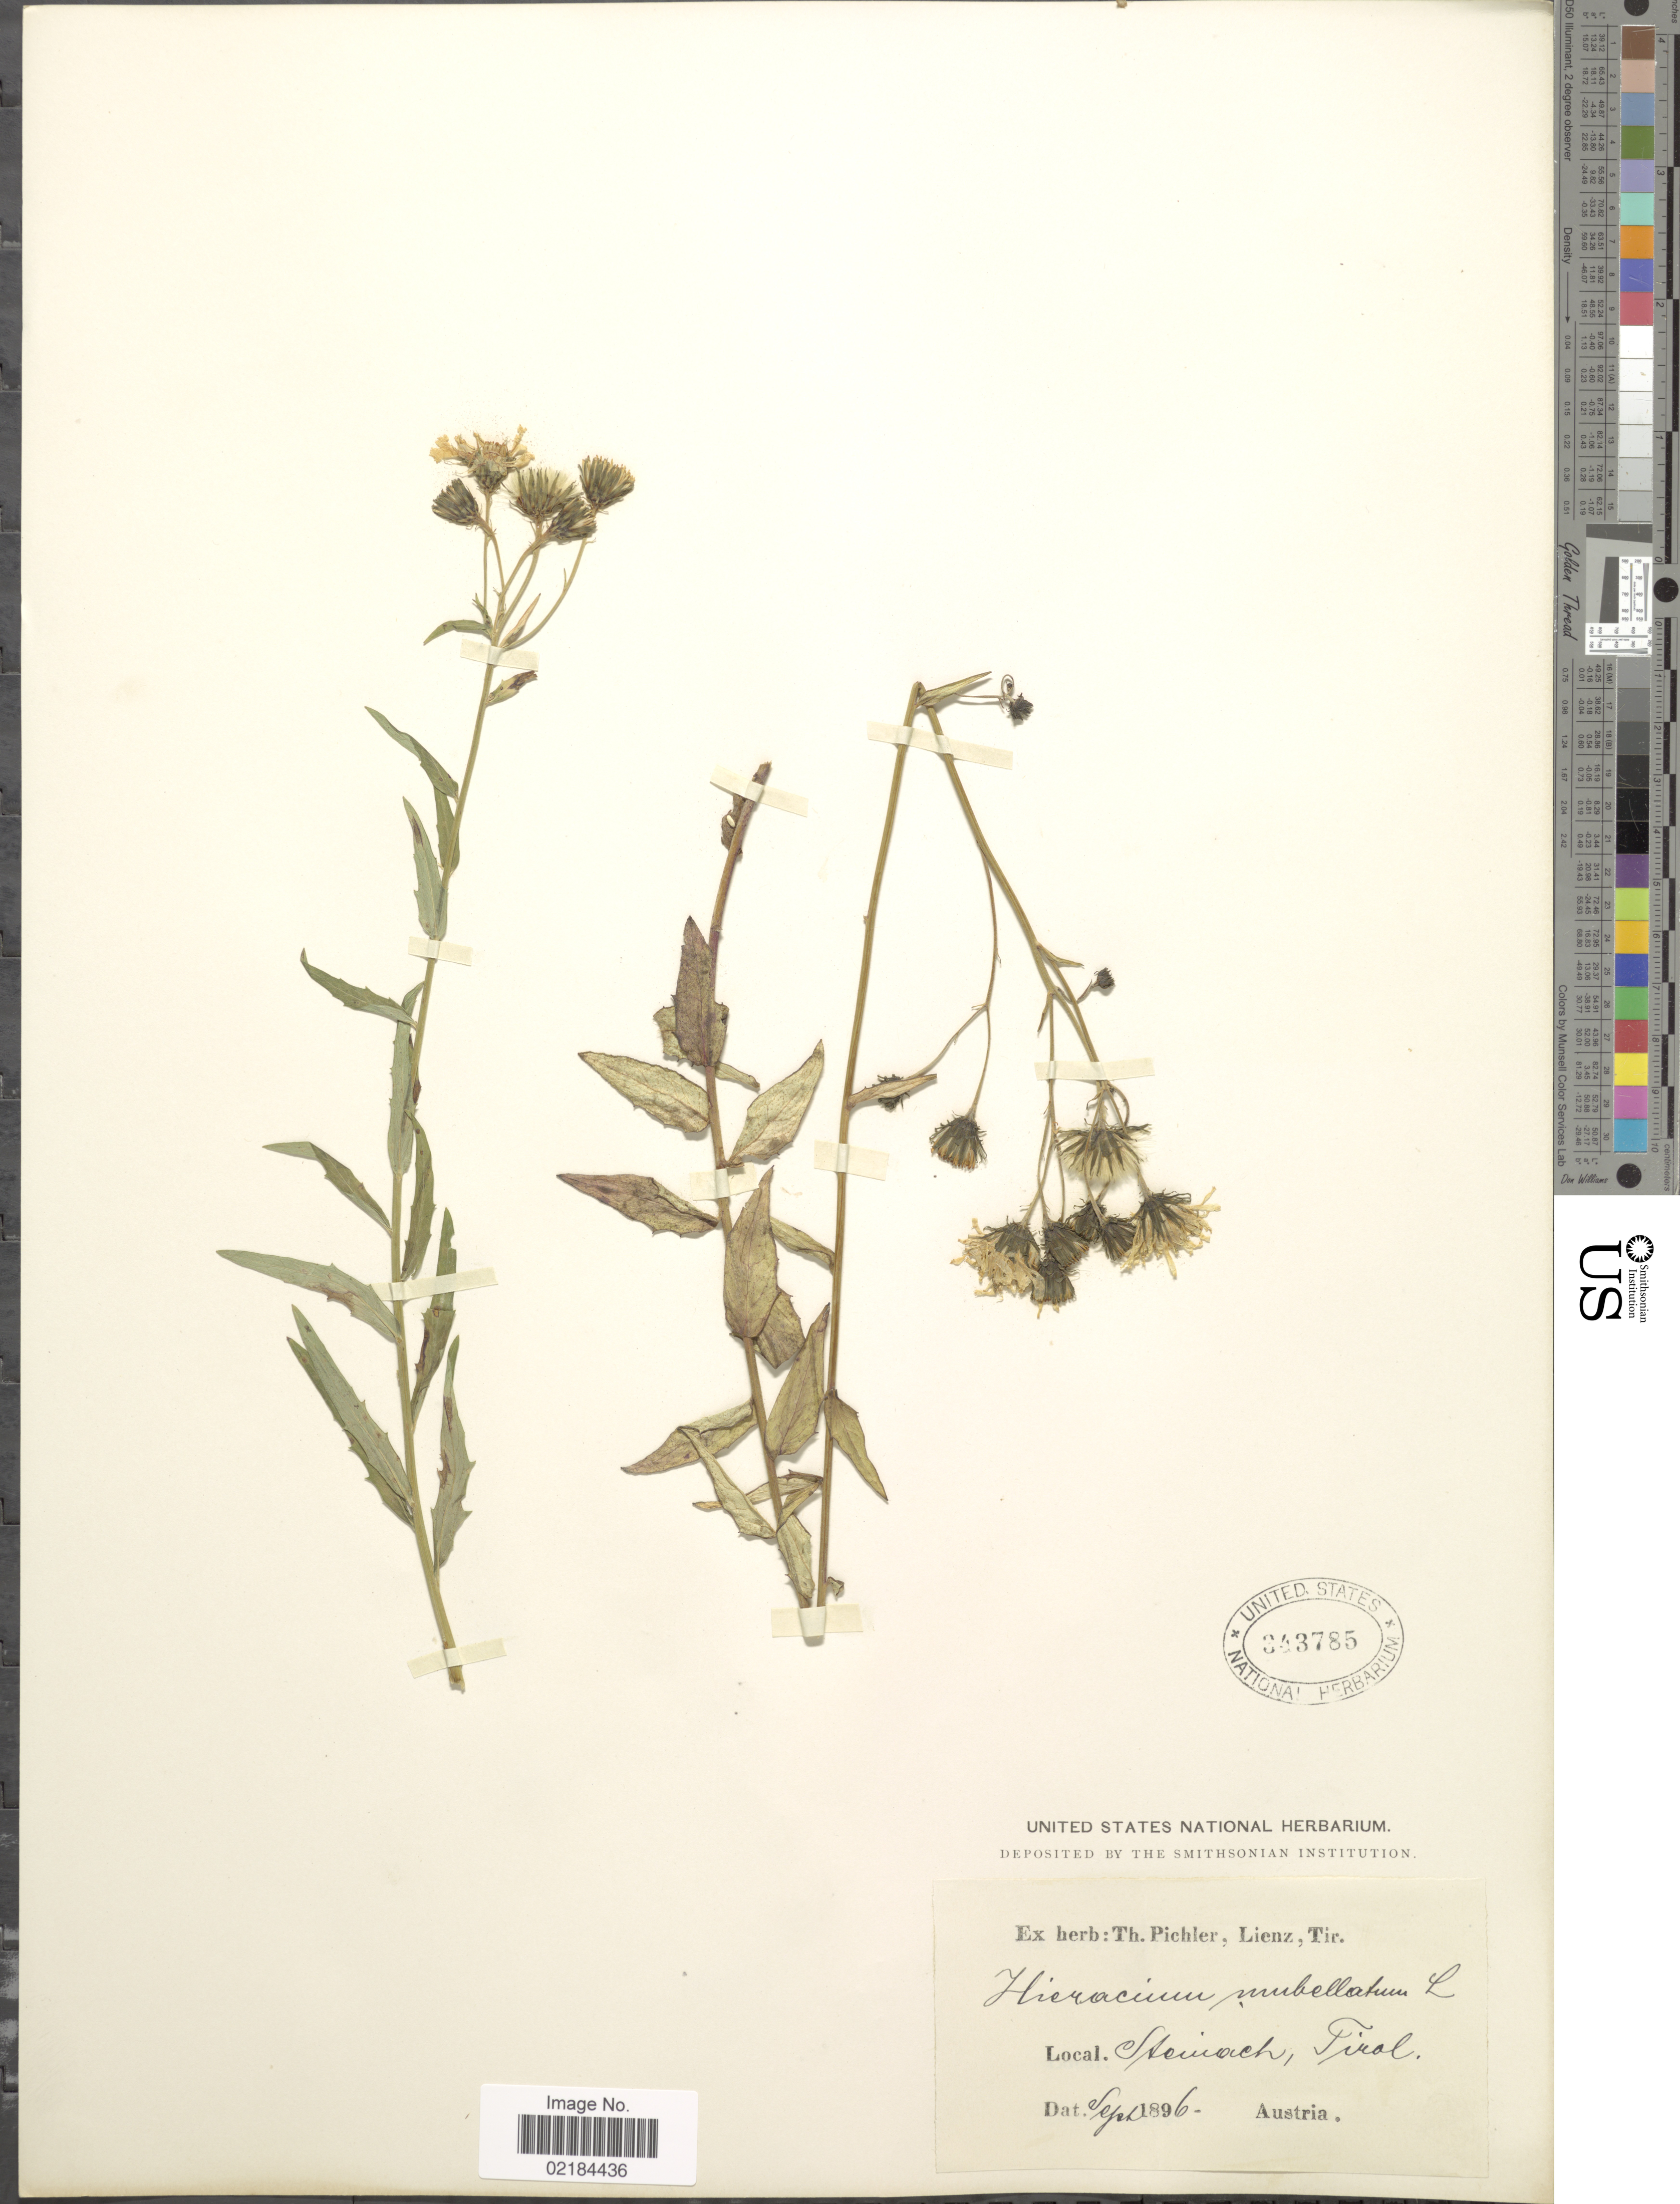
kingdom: Plantae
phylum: Tracheophyta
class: Magnoliopsida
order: Asterales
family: Asteraceae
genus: Hieracium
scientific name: Hieracium umbellatum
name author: L.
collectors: ex herb. T. Pichler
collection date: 1896-09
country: Austria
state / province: Tirol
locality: Steinach, Tirol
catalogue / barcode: US 343785